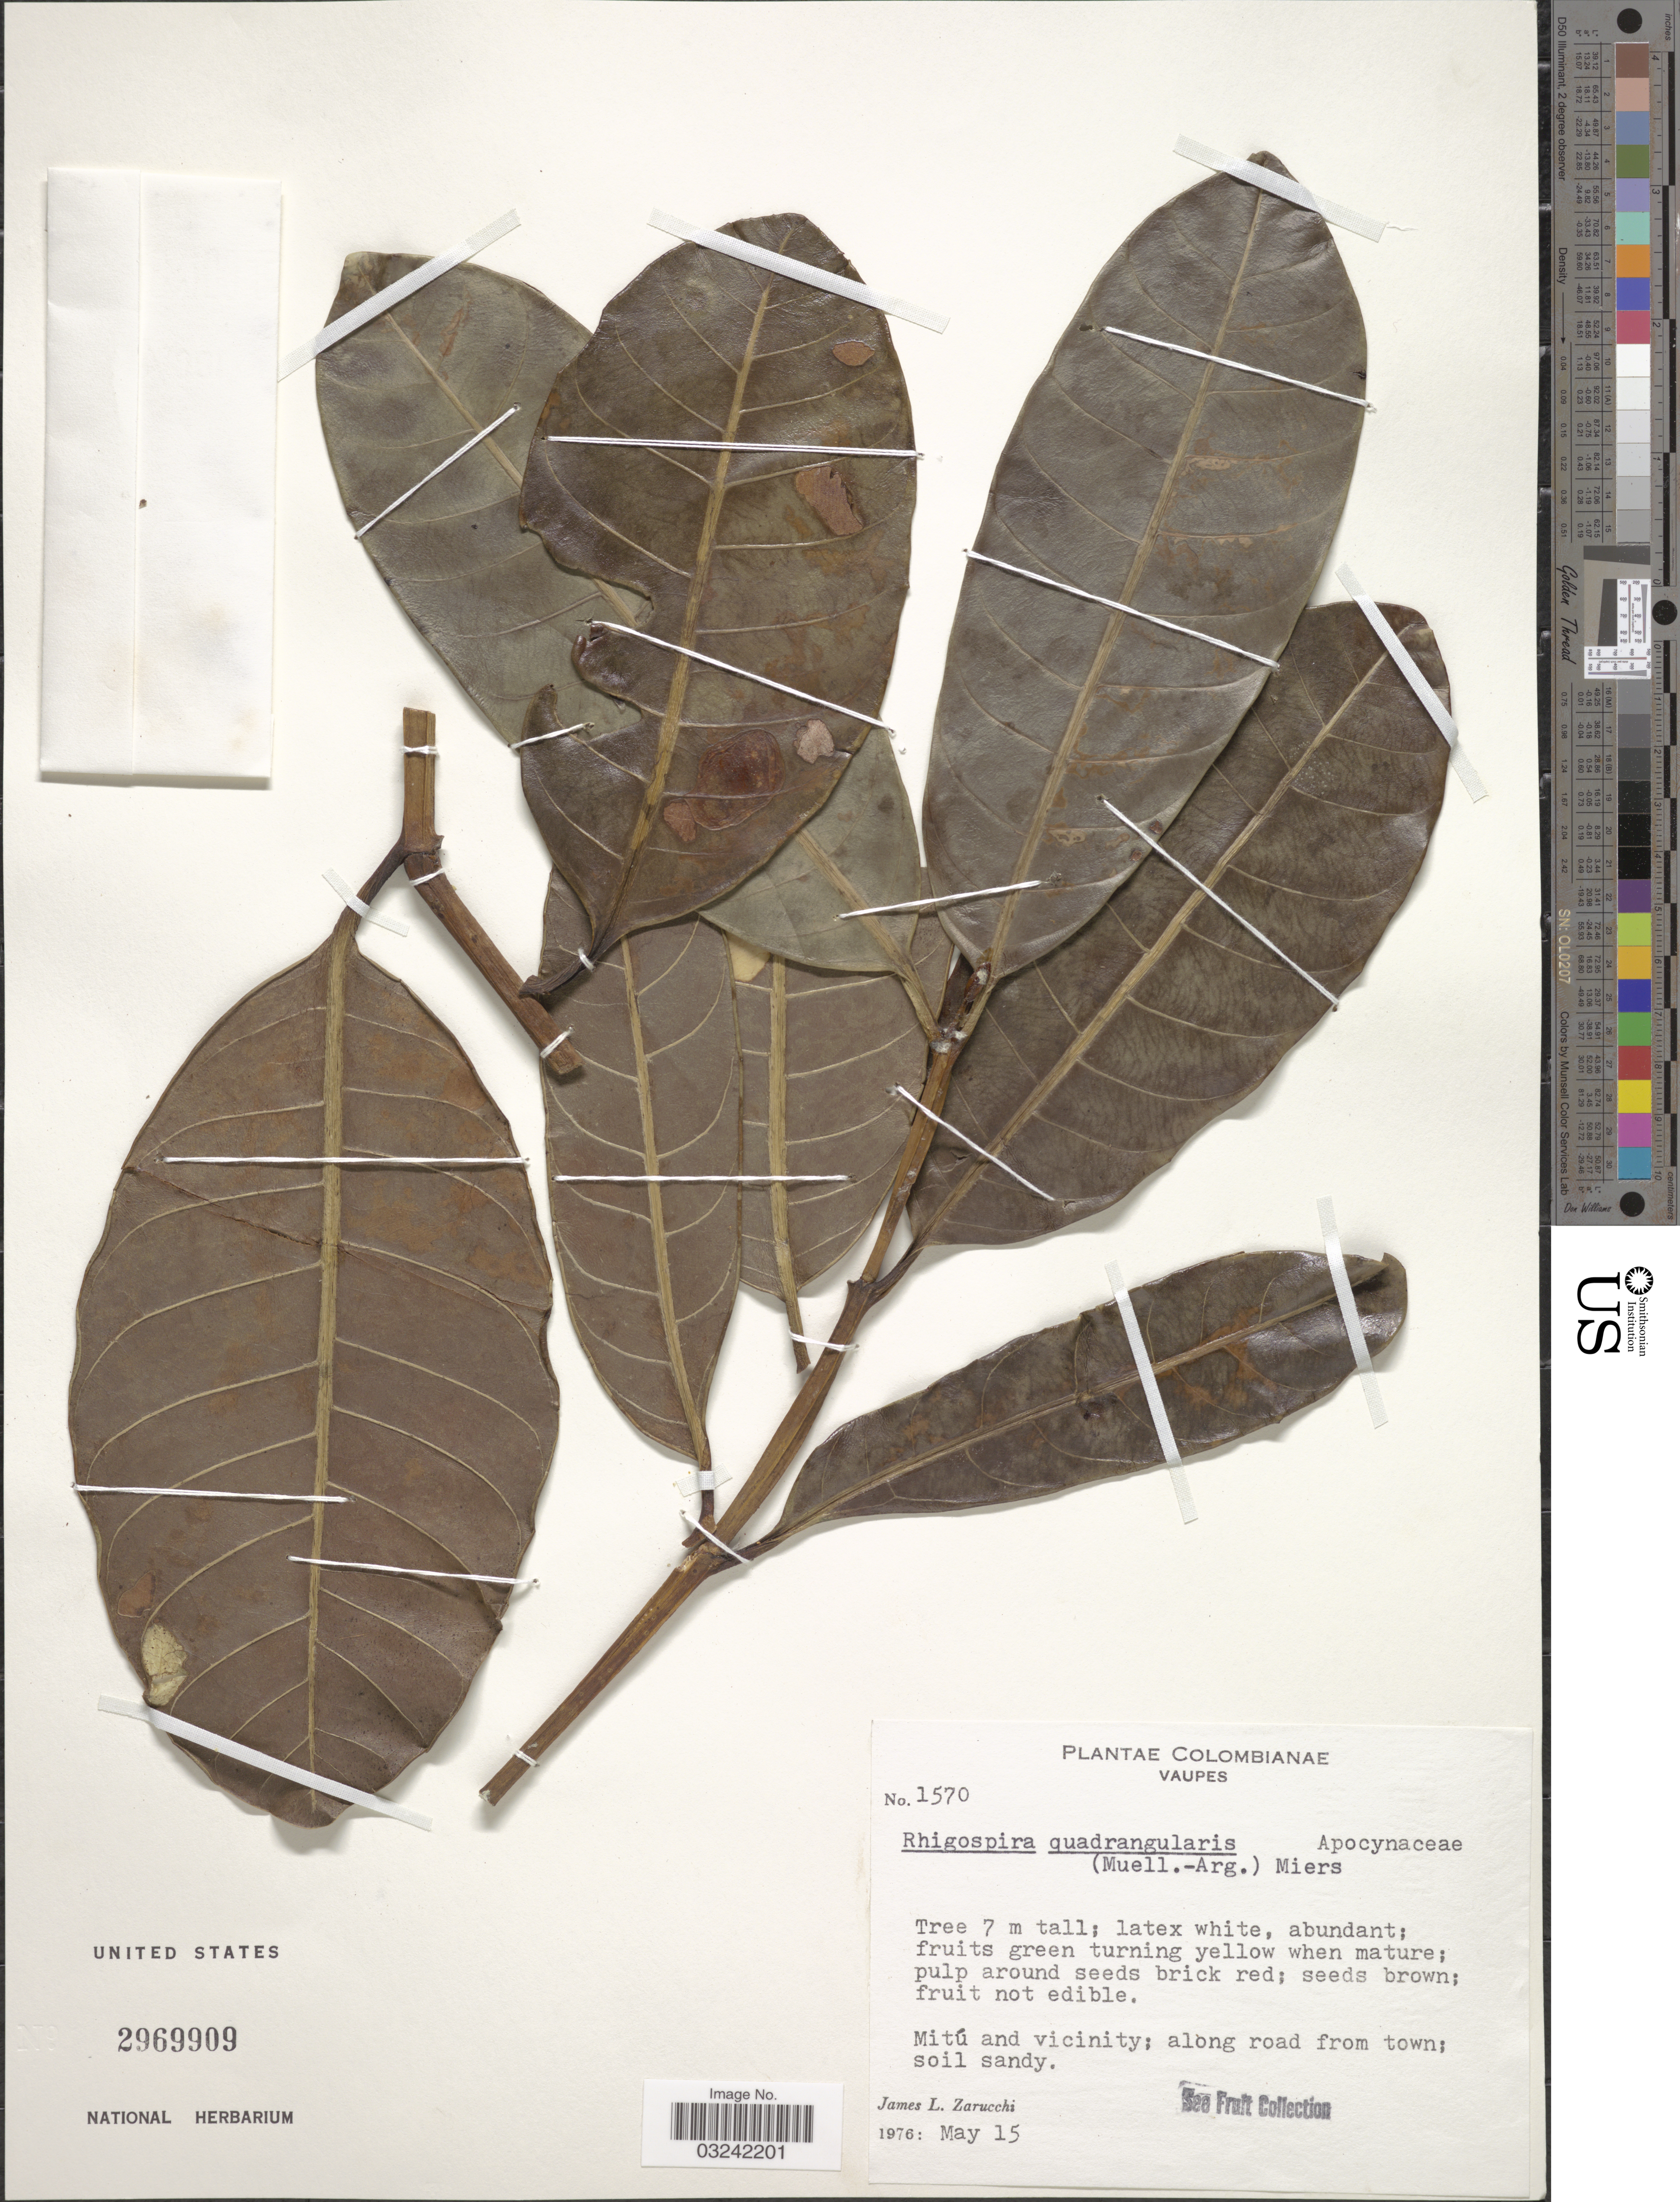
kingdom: Plantae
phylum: Tracheophyta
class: Magnoliopsida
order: Gentianales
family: Apocynaceae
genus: Rhigospira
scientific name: Rhigospira quadrangularis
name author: (Müll. Arg.) Miers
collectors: J. L. Zarucchi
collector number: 1570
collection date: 1976-05-15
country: Colombia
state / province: Vaupés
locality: Mitú and vicinity; along road from town.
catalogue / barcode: US 2969909